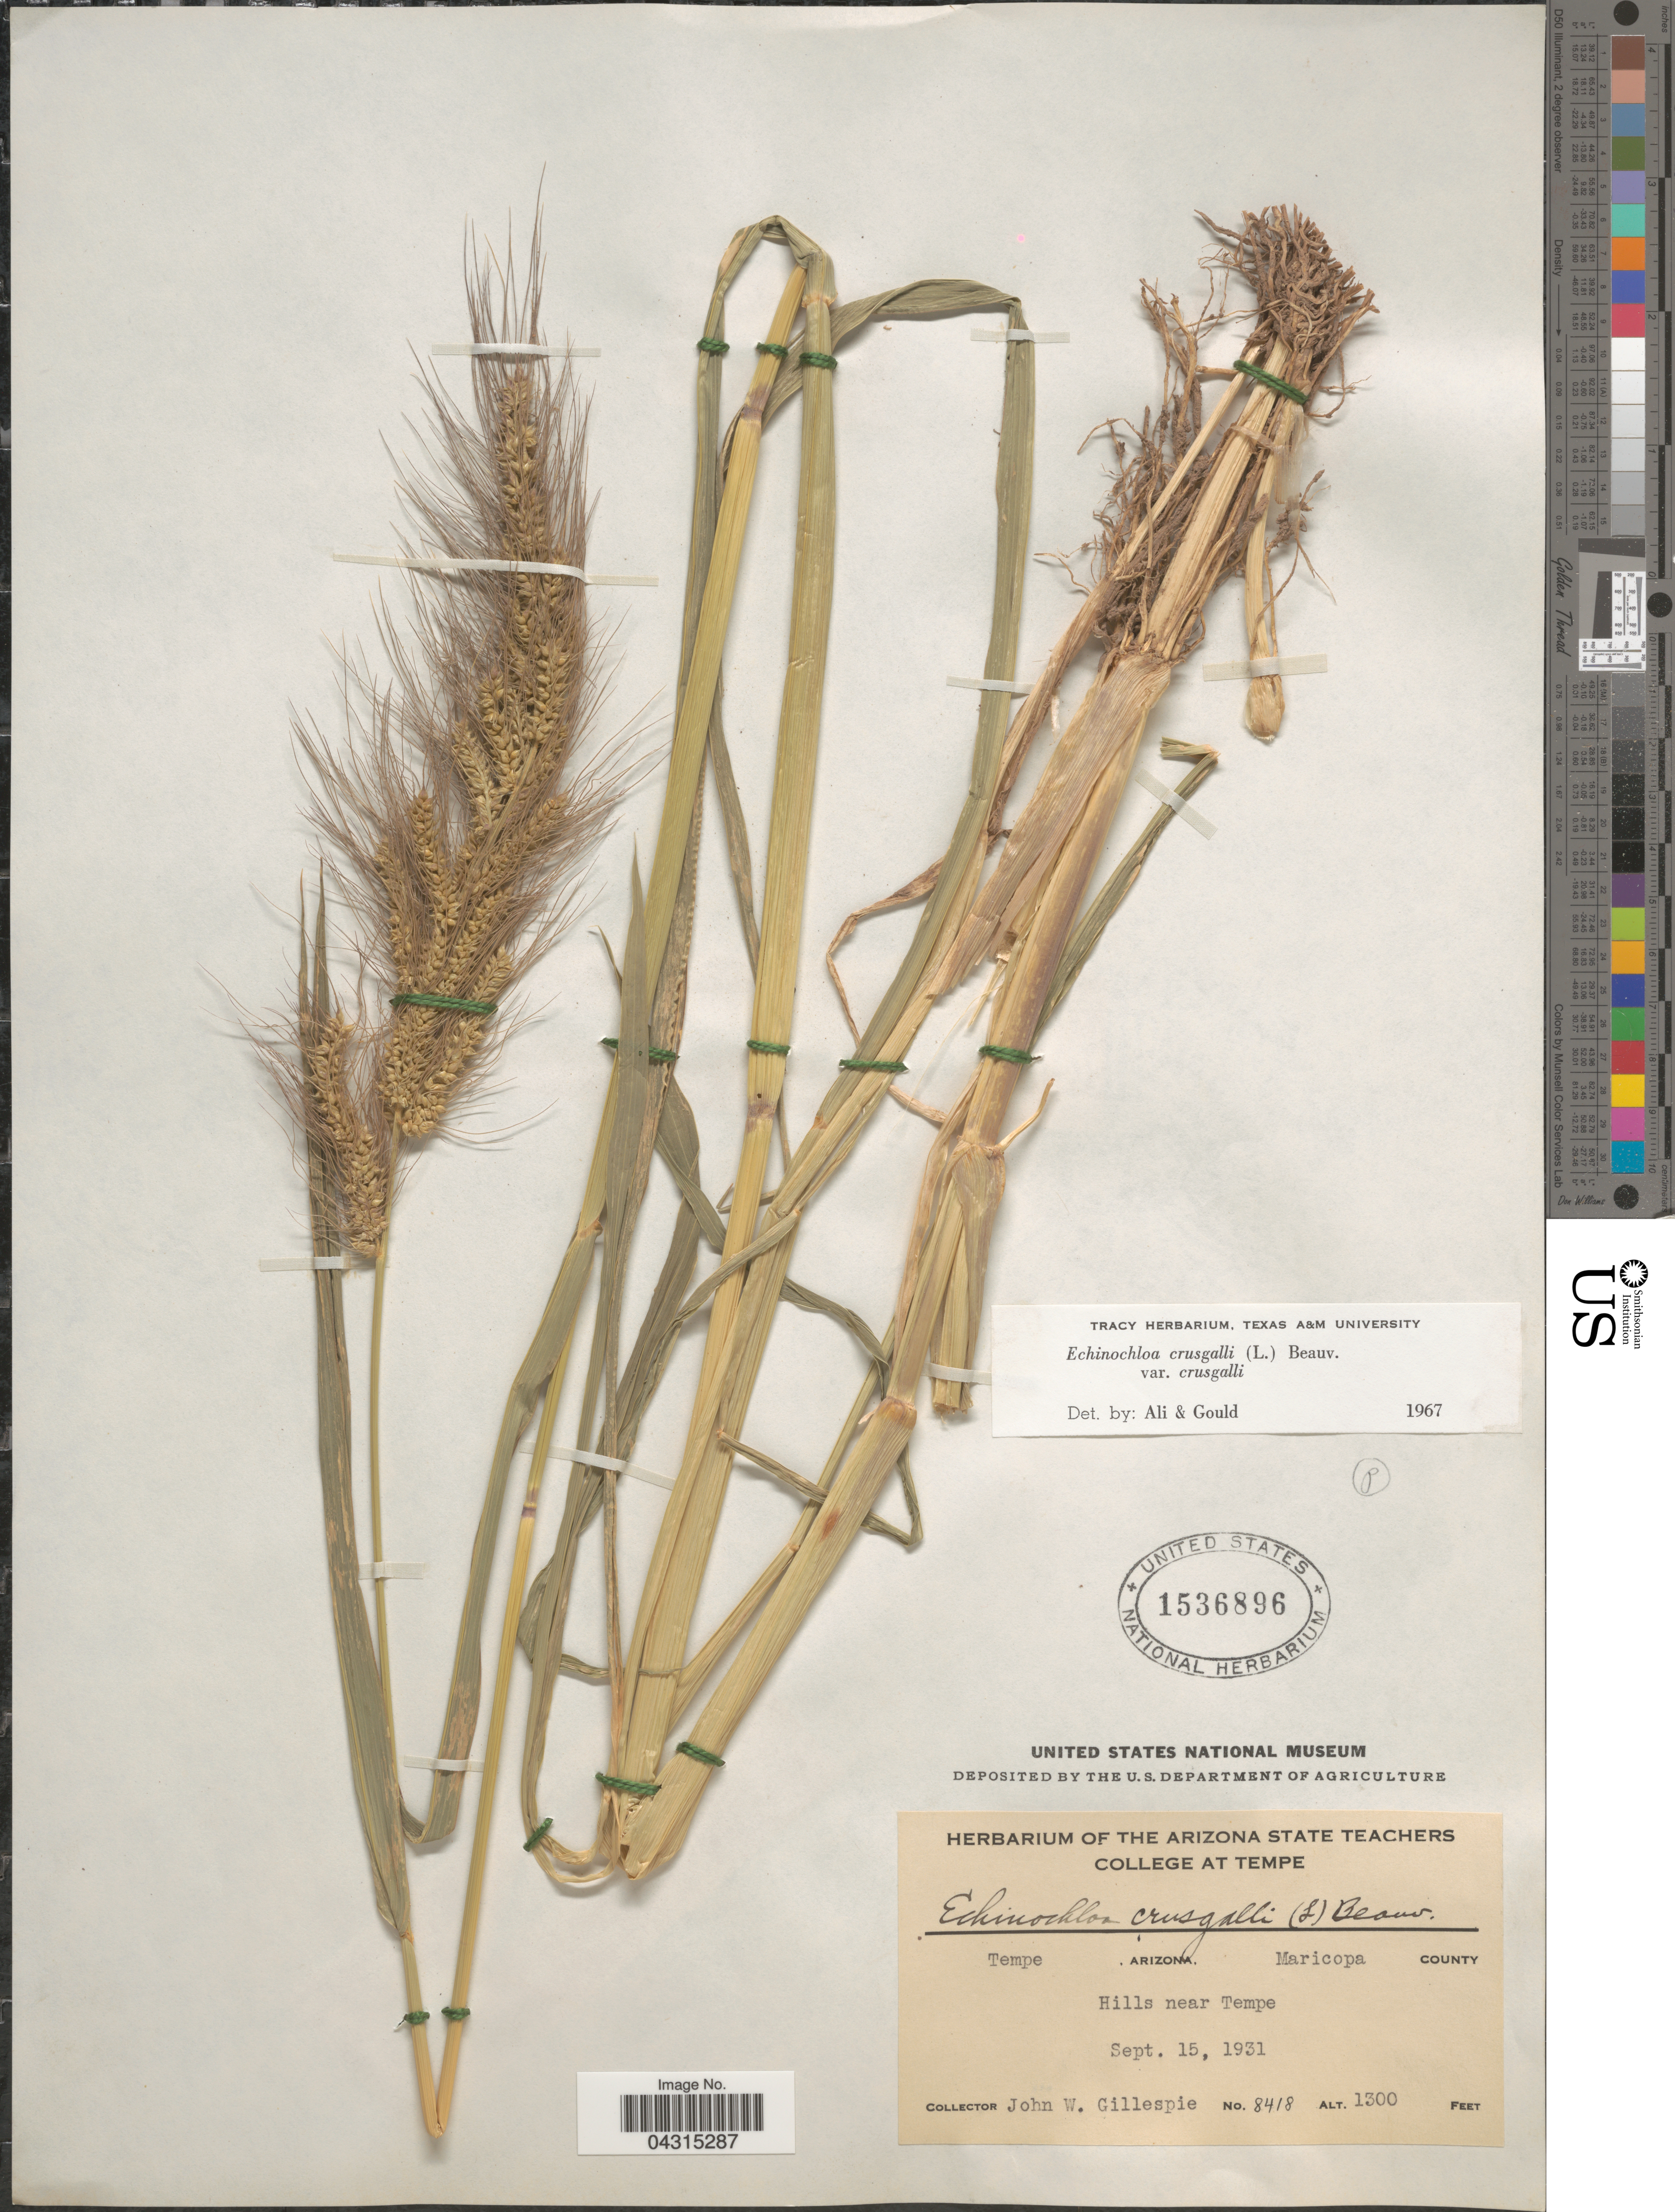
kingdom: Plantae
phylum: Tracheophyta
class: Liliopsida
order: Poales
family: Poaceae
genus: Echinochloa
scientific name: Echinochloa crus-galli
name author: (L.) P. Beauv.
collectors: J. W. Gillespie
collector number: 8418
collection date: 1931-09-15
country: United States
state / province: Arizona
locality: Tempe. Maricopa County. Hills near Tempe.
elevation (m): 396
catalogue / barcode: US 1536896